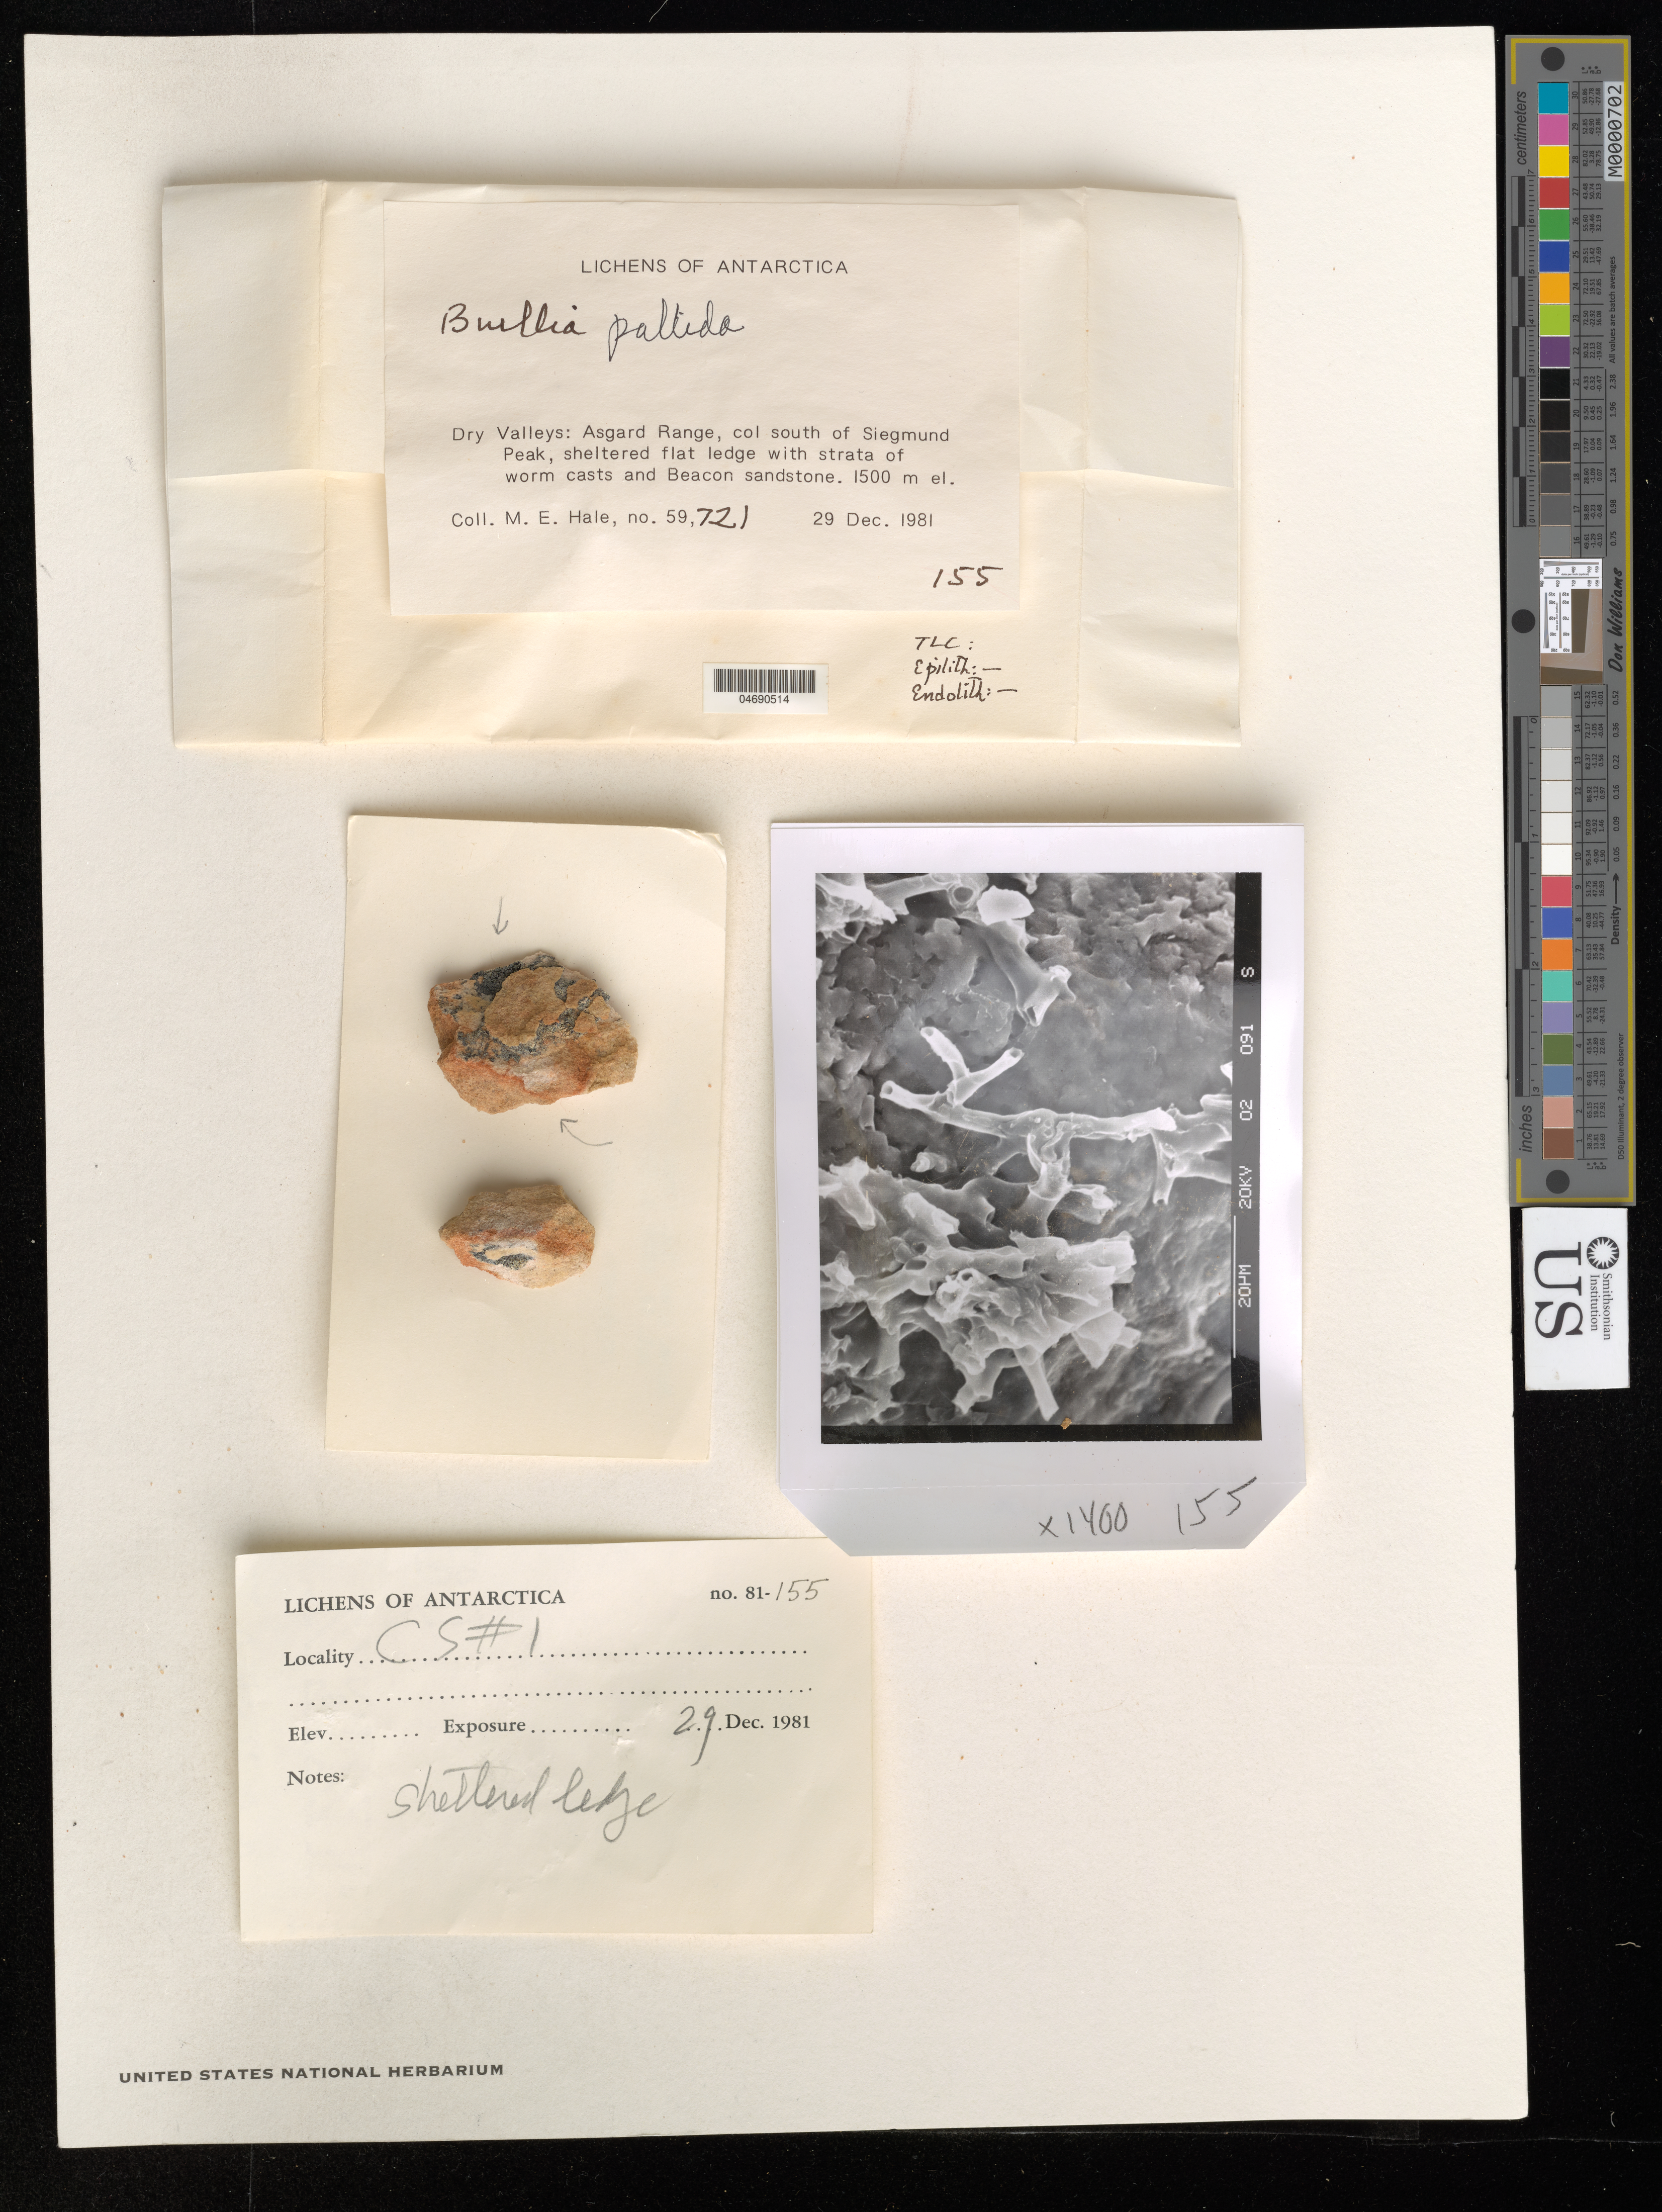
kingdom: Fungi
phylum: Ascomycota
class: Lecanoromycetes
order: Caliciales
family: Caliciaceae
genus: Buellia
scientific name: Buellia pallida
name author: C.W. Dodge & G.E. Baker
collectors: M. Hale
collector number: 59721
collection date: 1981-12-29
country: Antarctica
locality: Dry Valleys: Asgard Range, col south of Siegmund Peak.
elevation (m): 1500